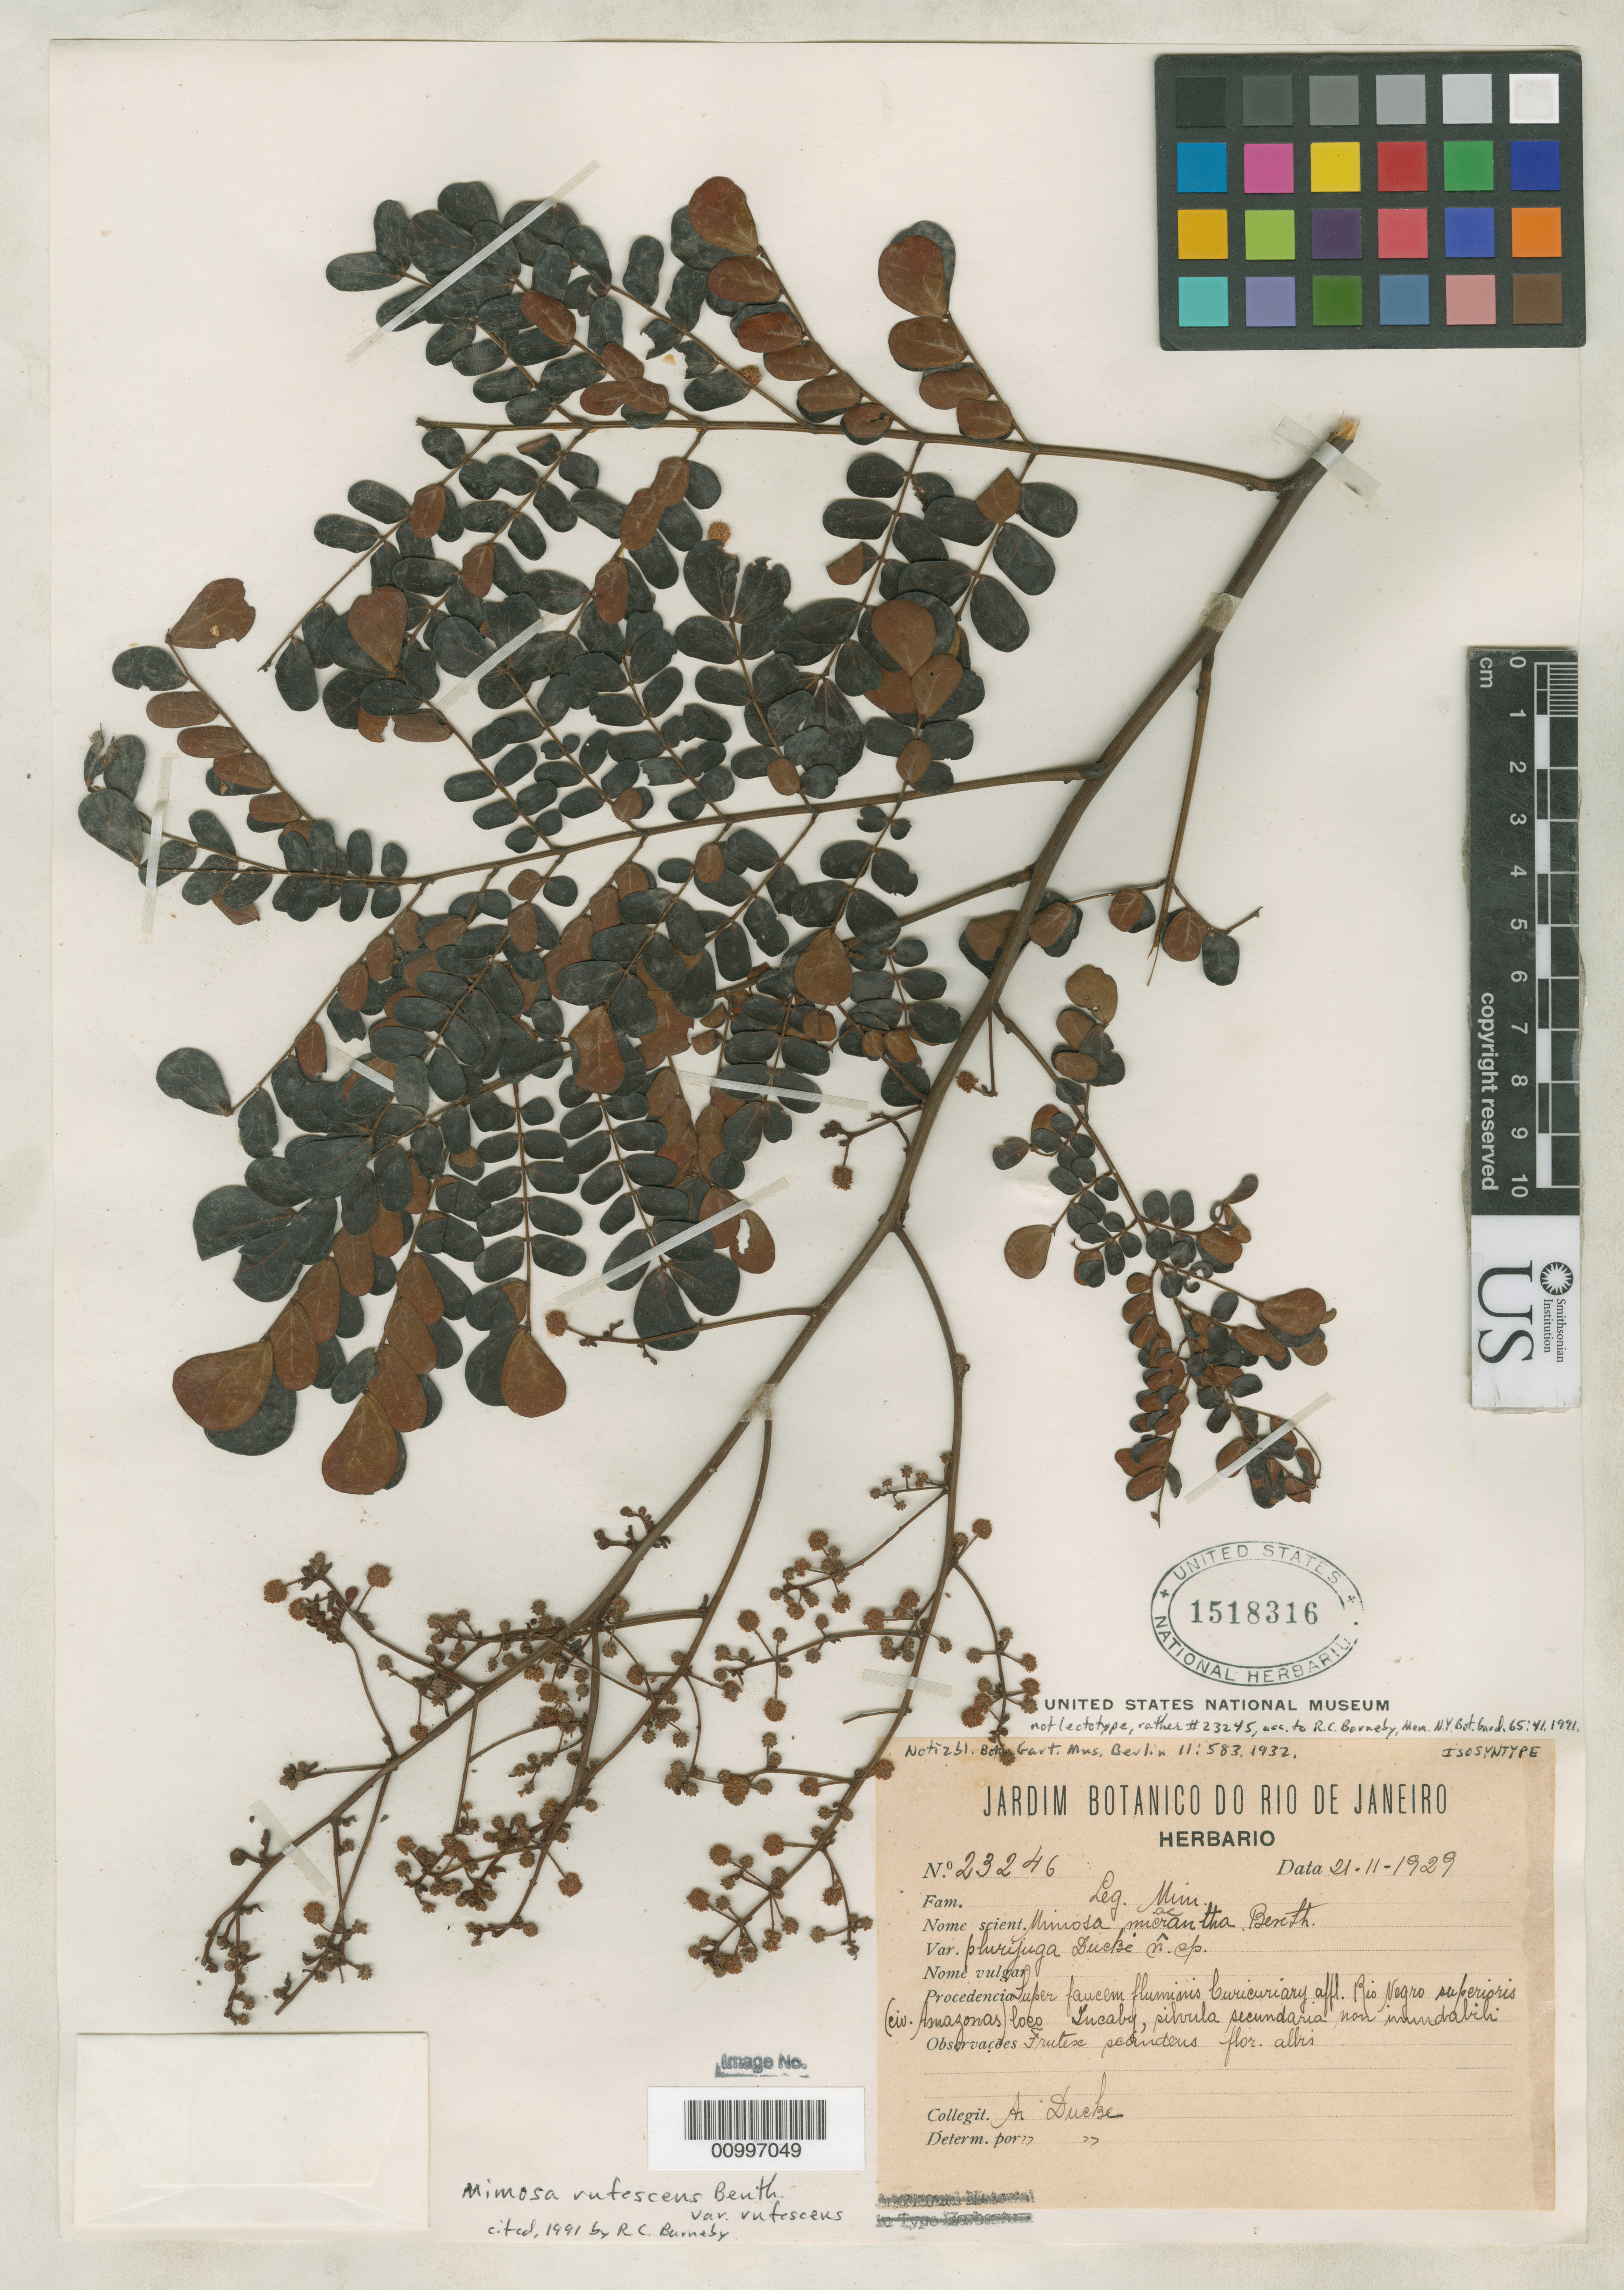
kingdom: Plantae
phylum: Tracheophyta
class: Magnoliopsida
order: Fabales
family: Fabaceae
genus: Mimosa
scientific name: Mimosa micracantha var. plurijuga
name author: Ducke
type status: Isosyntype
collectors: A. Ducke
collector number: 23246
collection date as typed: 21 Nov 1929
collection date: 1929-11-21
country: Brazil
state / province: Amazonas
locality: Super faucem fluminis Curicuriary affl. Rio Negro superioris loco Yucaby.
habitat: Silvula secundaria non inundabili.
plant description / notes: Currently accepted name as cited by R.C. Barneby, 1991.; Lectotype is Ducke 23245 as designated by R.C. Barneby, Mem. New York Bot. Gard. 65: 41 (1991).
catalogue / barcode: US 1518316